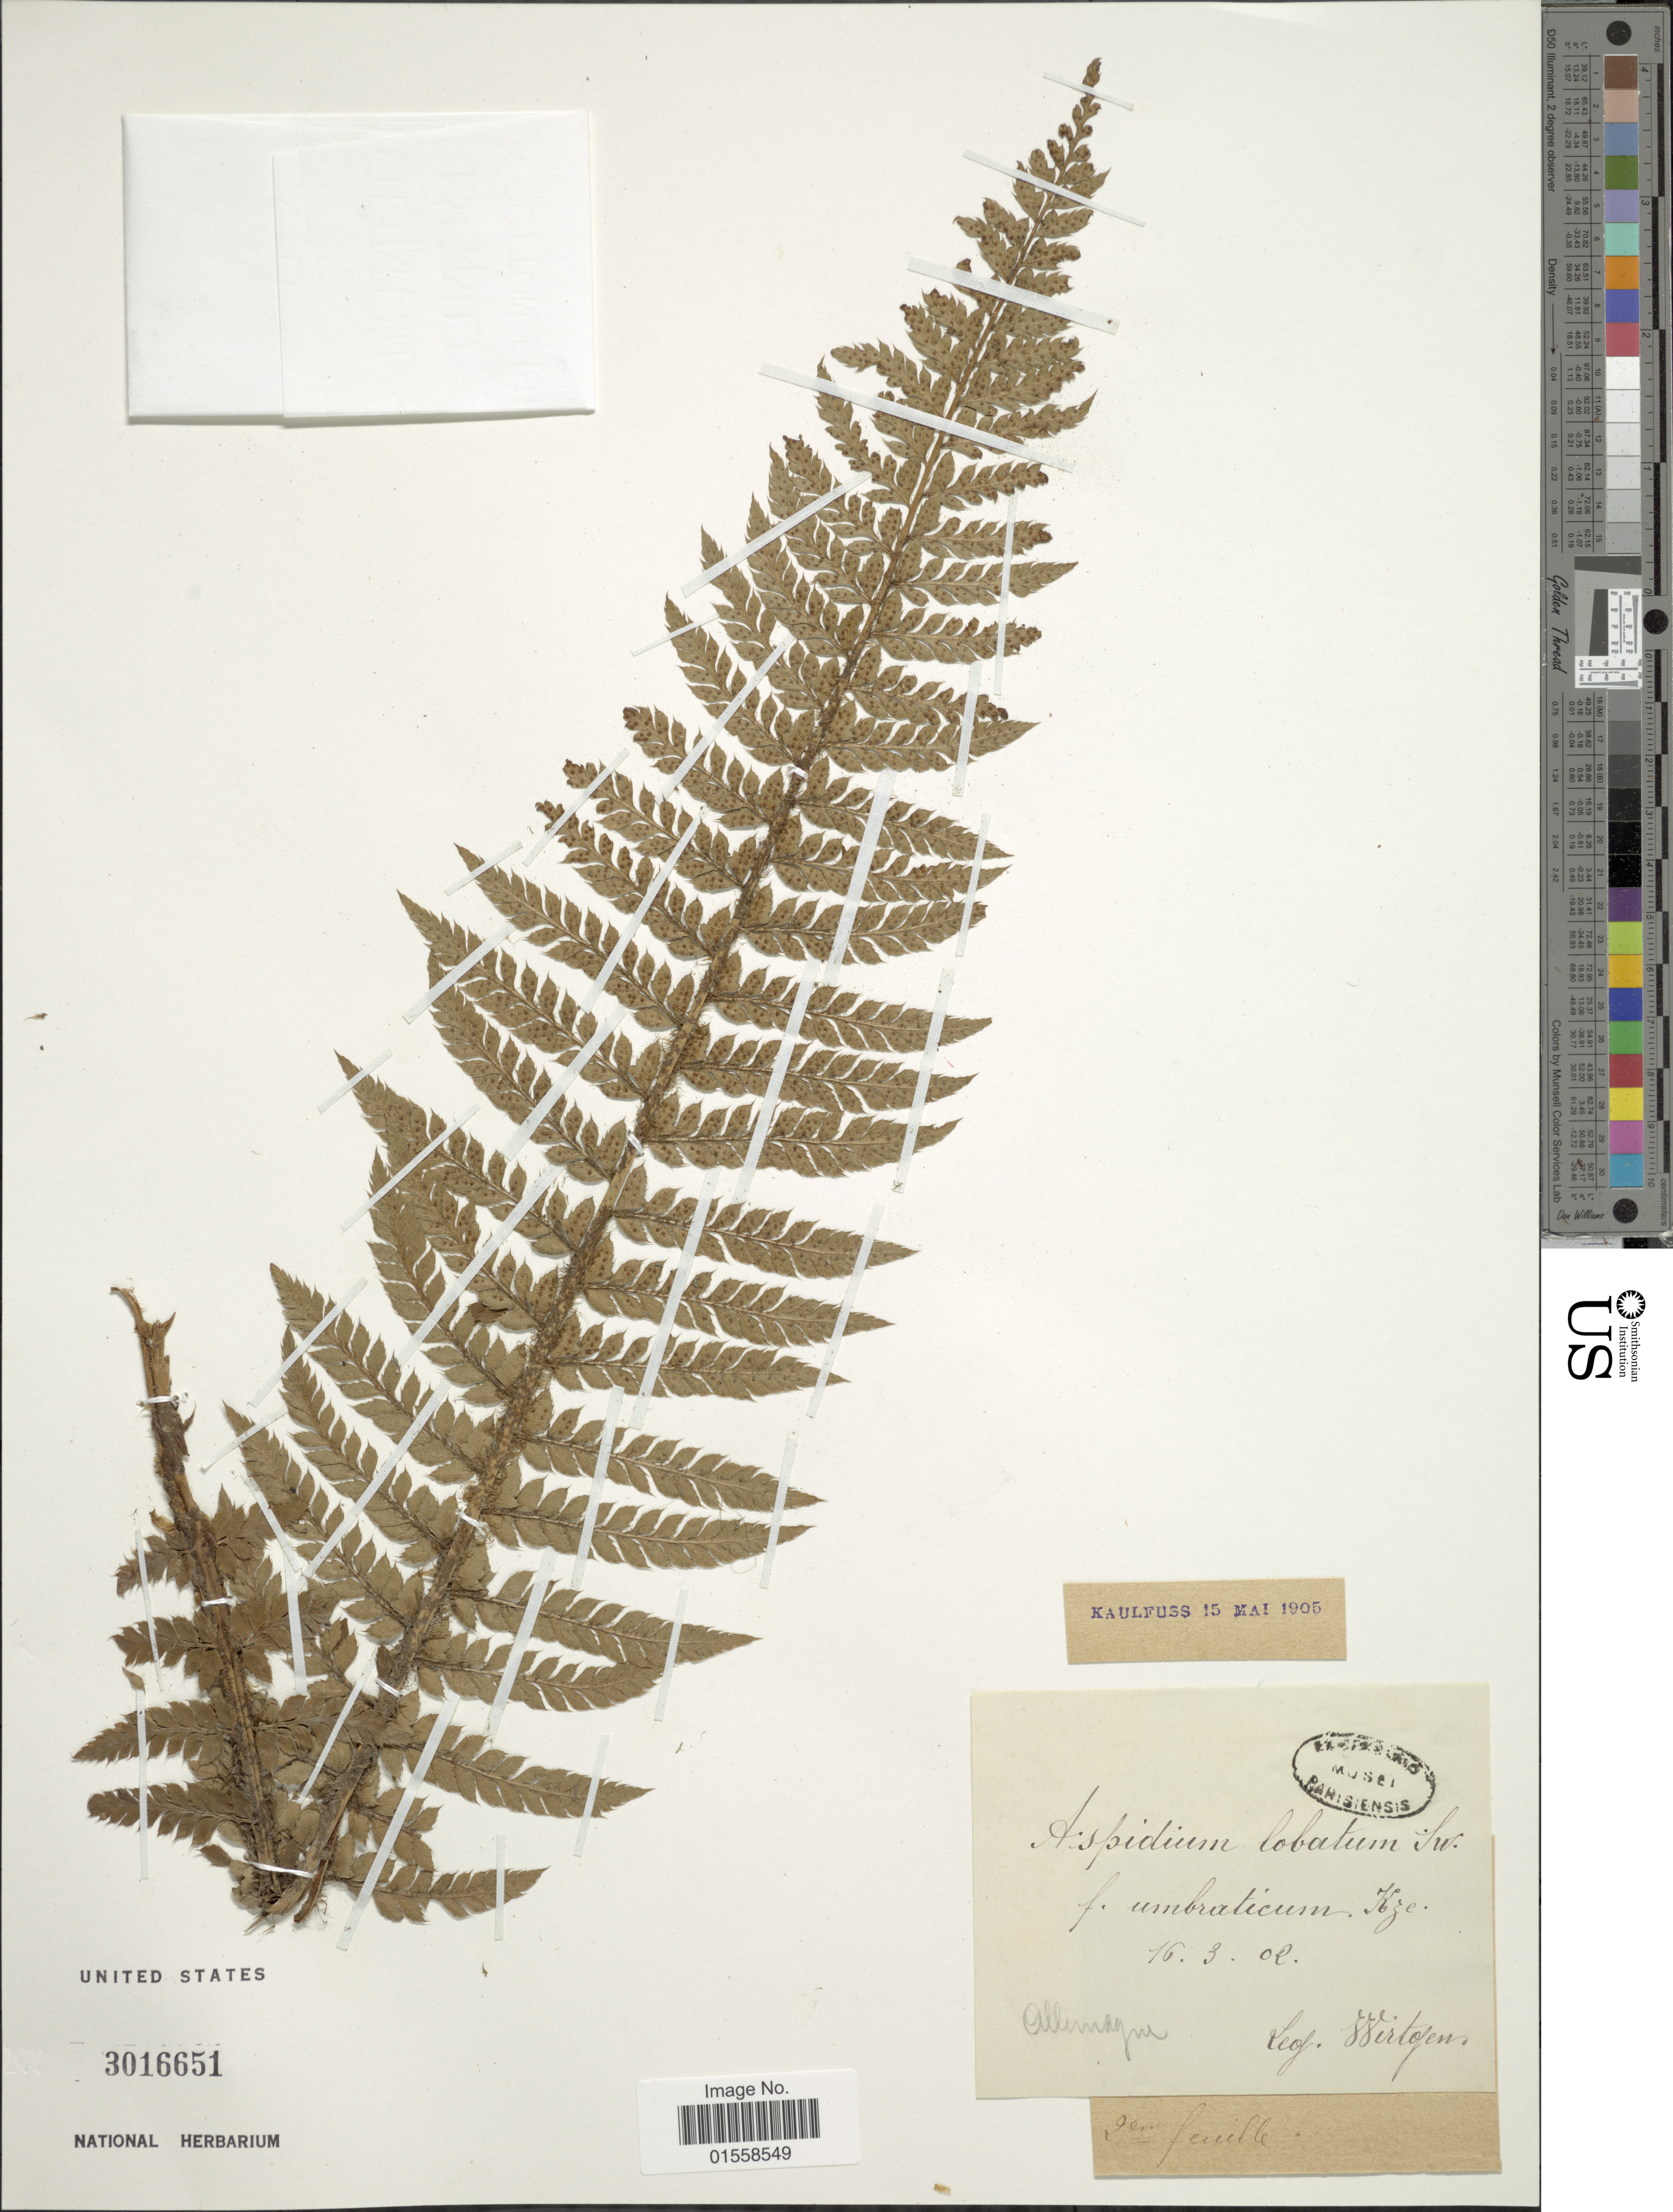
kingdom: Plantae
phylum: Tracheophyta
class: Polypodiopsida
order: Polypodiales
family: Dryopteridaceae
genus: Polystichum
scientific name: Polystichum aculeatum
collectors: Wirtgen, --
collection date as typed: Transcribed d/m/y: 16/3/2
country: Germany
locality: Allemagne.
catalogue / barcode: US 3016651